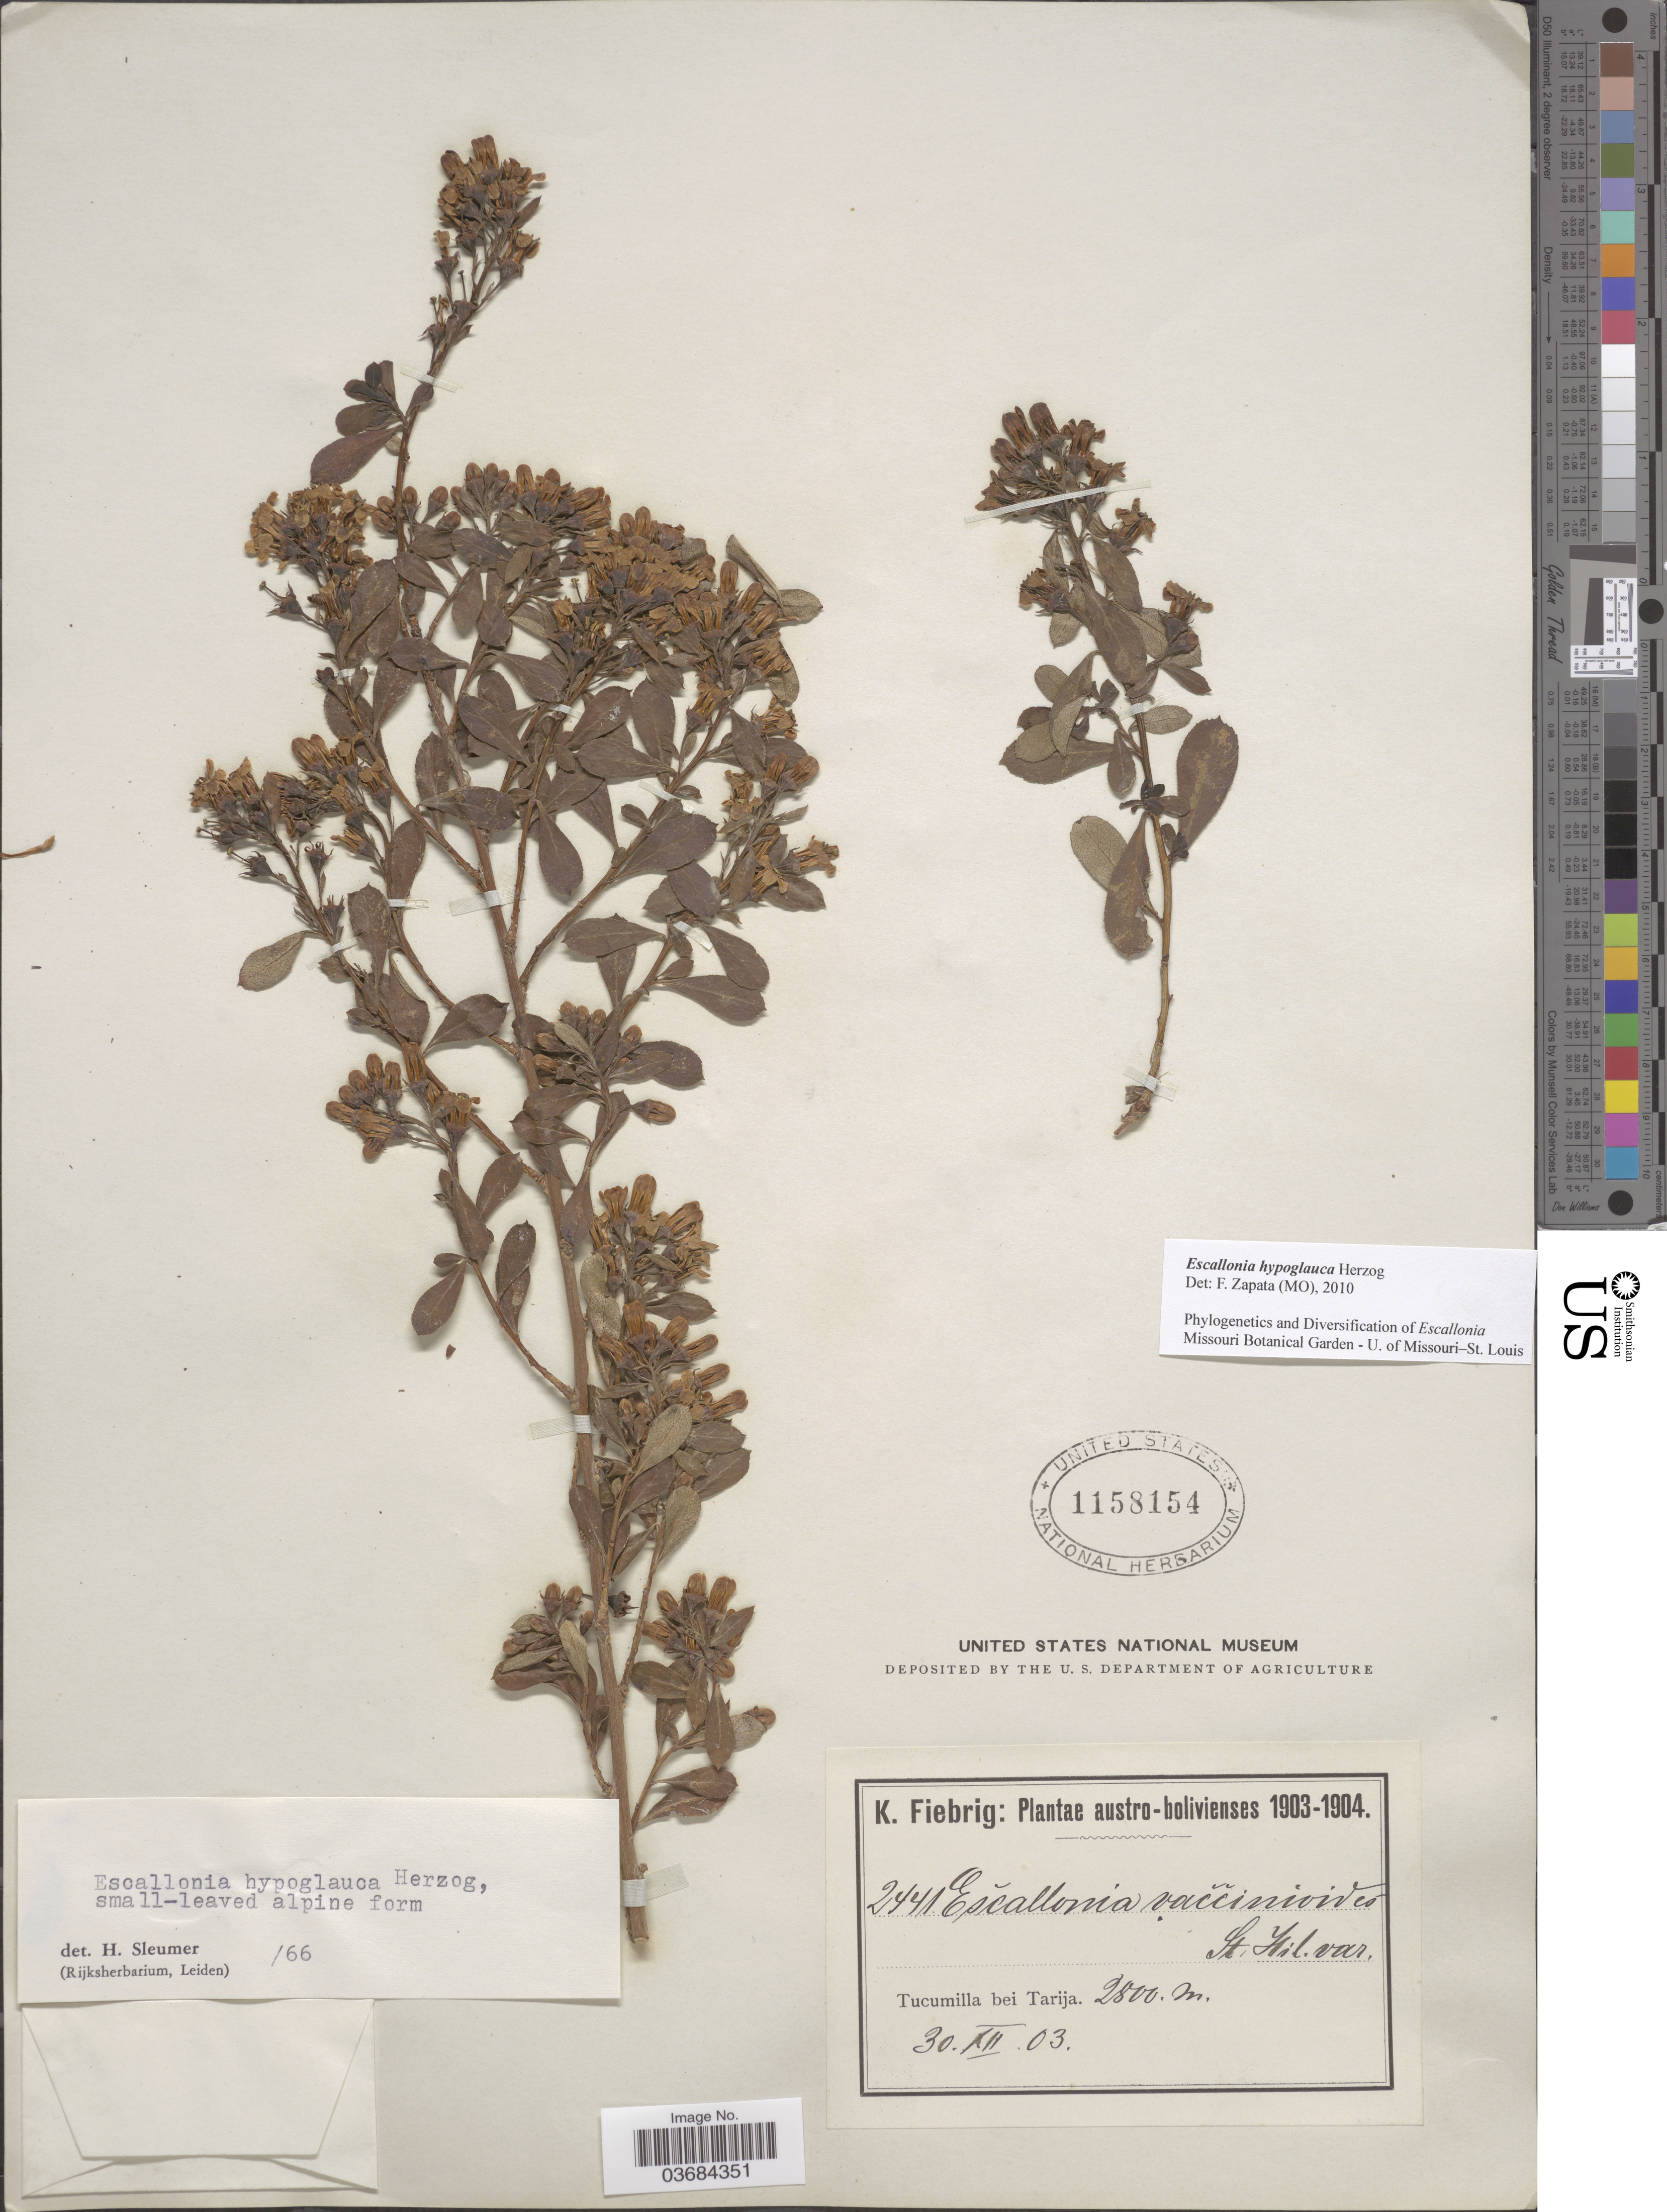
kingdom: Plantae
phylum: Tracheophyta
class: Magnoliopsida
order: Escalloniales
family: Escalloniaceae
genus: Escallonia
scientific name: Escallonia hypoglauca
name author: Herzog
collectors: K. Fiebrig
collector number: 2441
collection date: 1903-12-30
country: Bolivia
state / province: Tarija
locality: Austro-bolivienses 1903-1904. Tucumilla bei Tarija.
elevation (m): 2800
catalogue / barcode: US 1158154